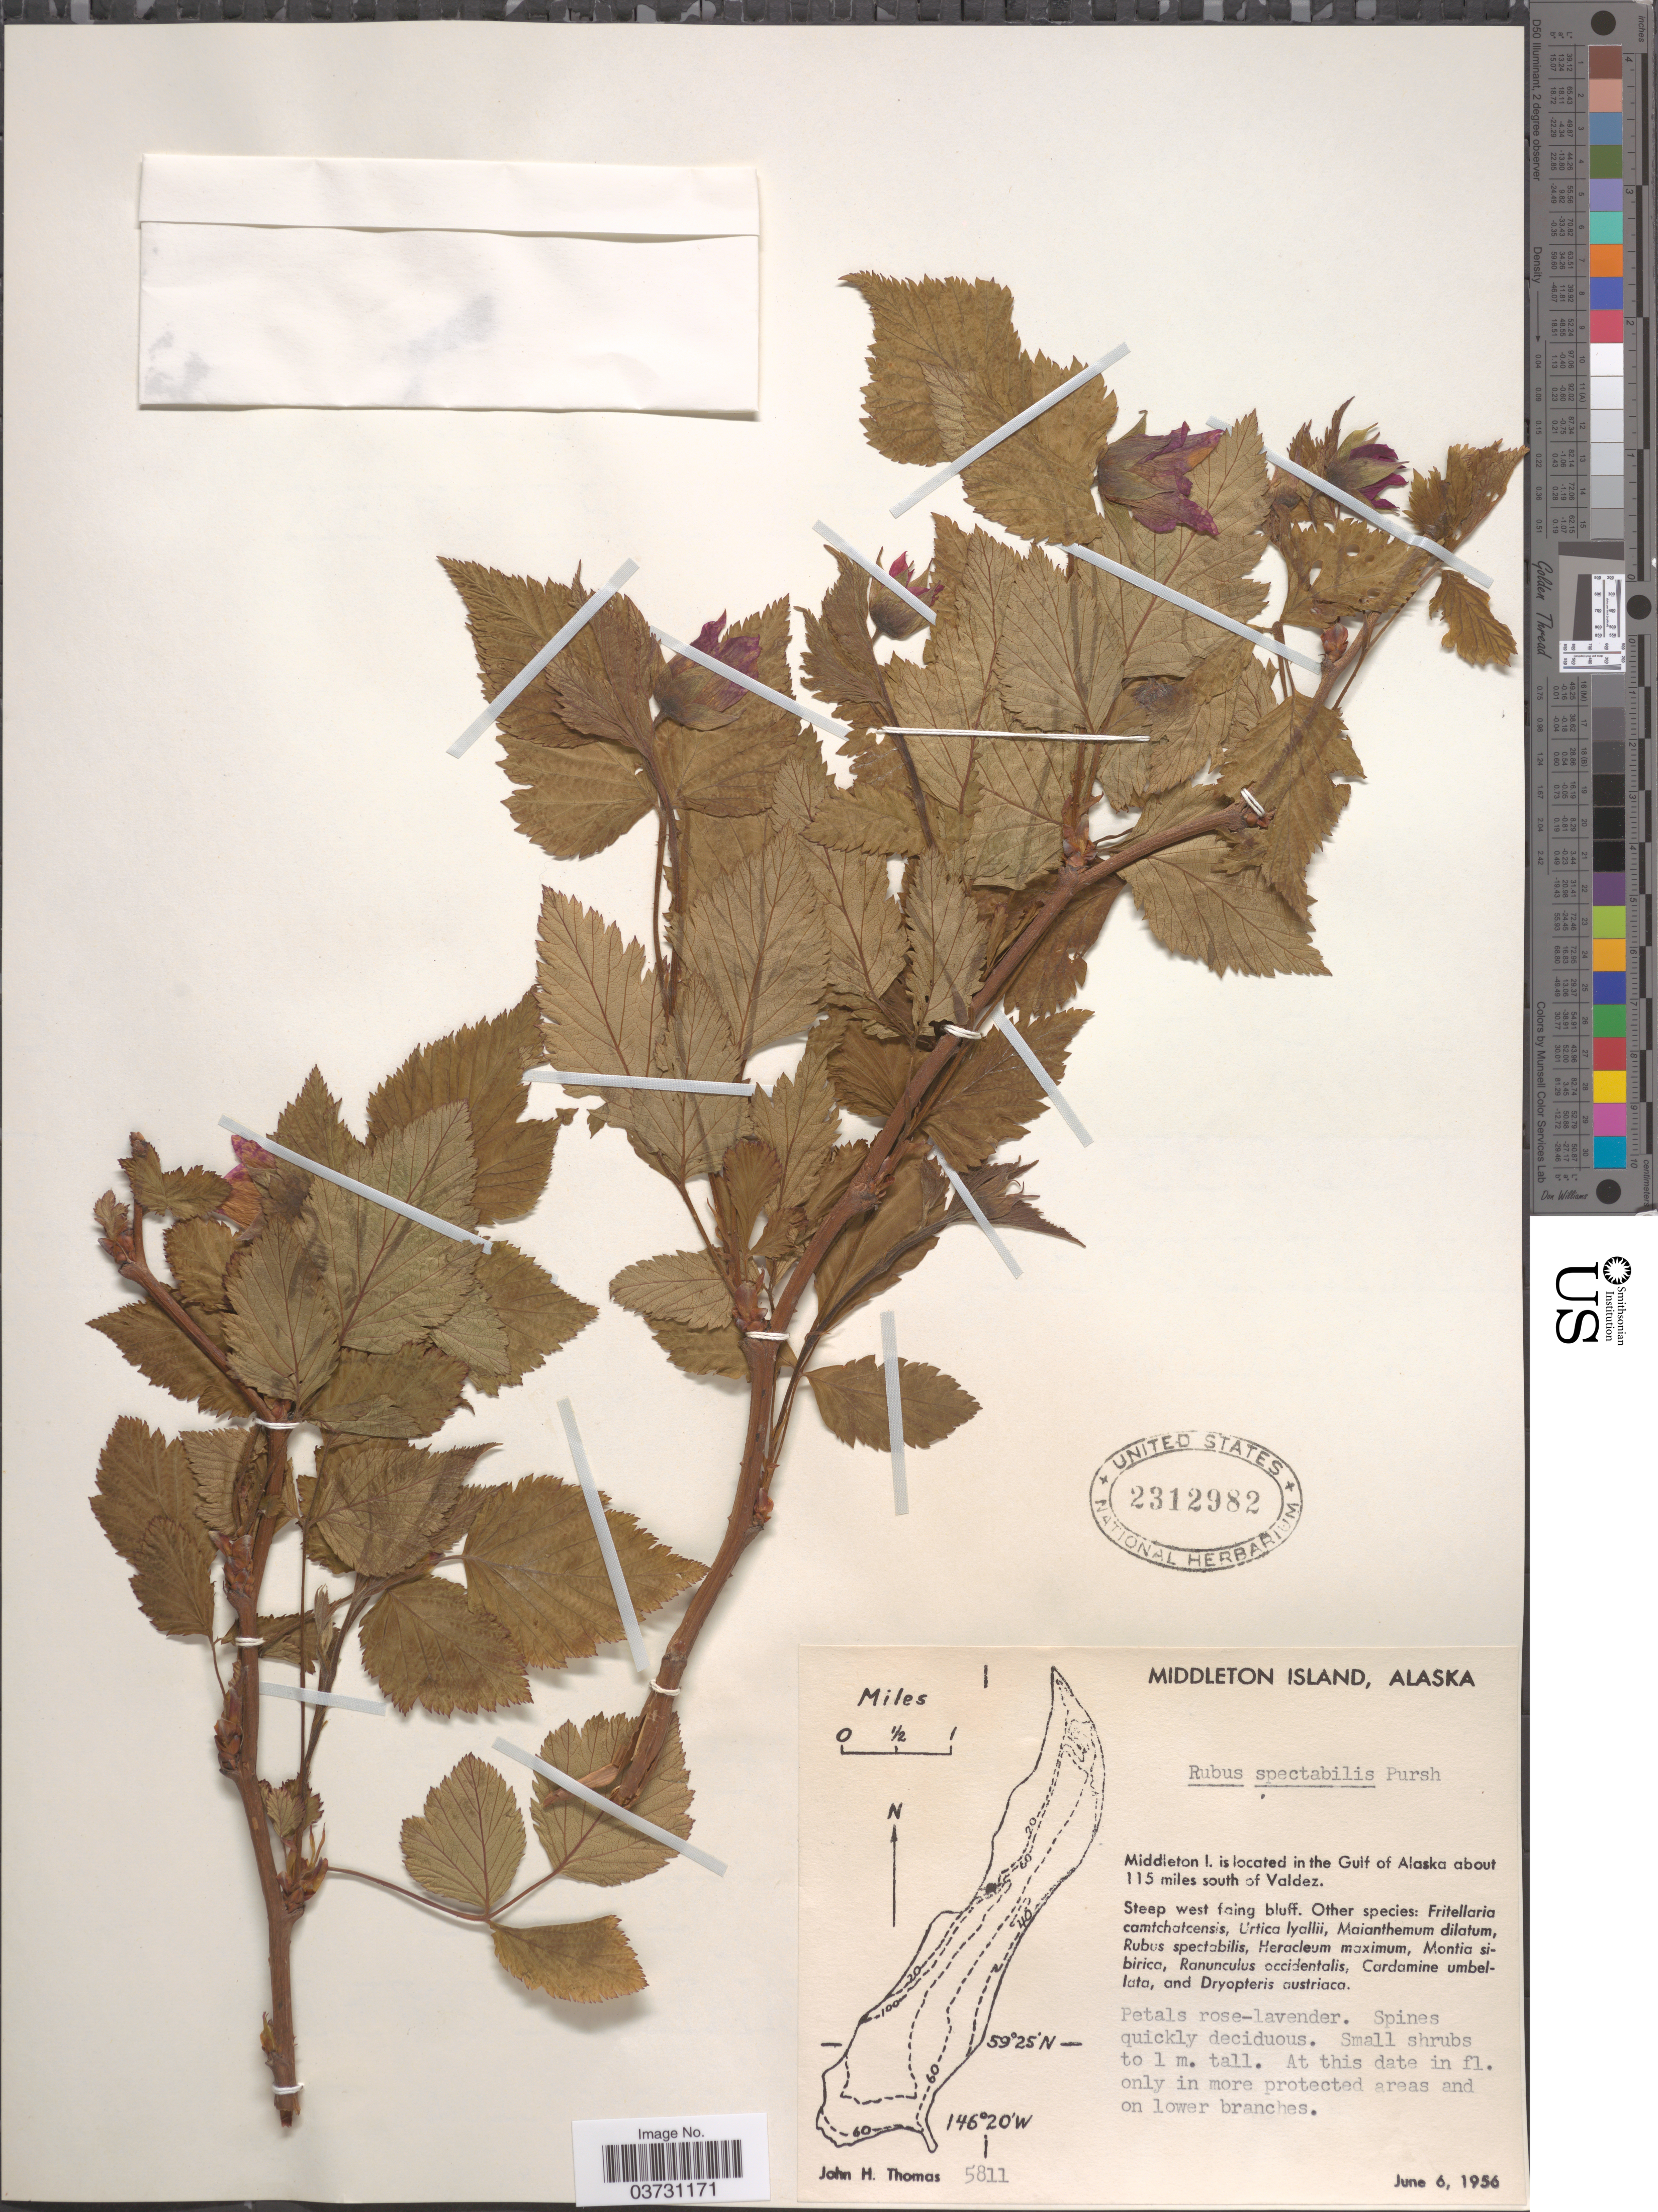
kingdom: Plantae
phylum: Tracheophyta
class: Magnoliopsida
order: Rosales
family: Rosaceae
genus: Rubus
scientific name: Rubus spectabilis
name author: Pursh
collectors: J. H. Thomas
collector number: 5811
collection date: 1956-06-06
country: United States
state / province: Alaska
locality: Middleton Island. Middleton I. is located in the Gulf of Alaska about 115 miles south of Valdez.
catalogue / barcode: US 2312982